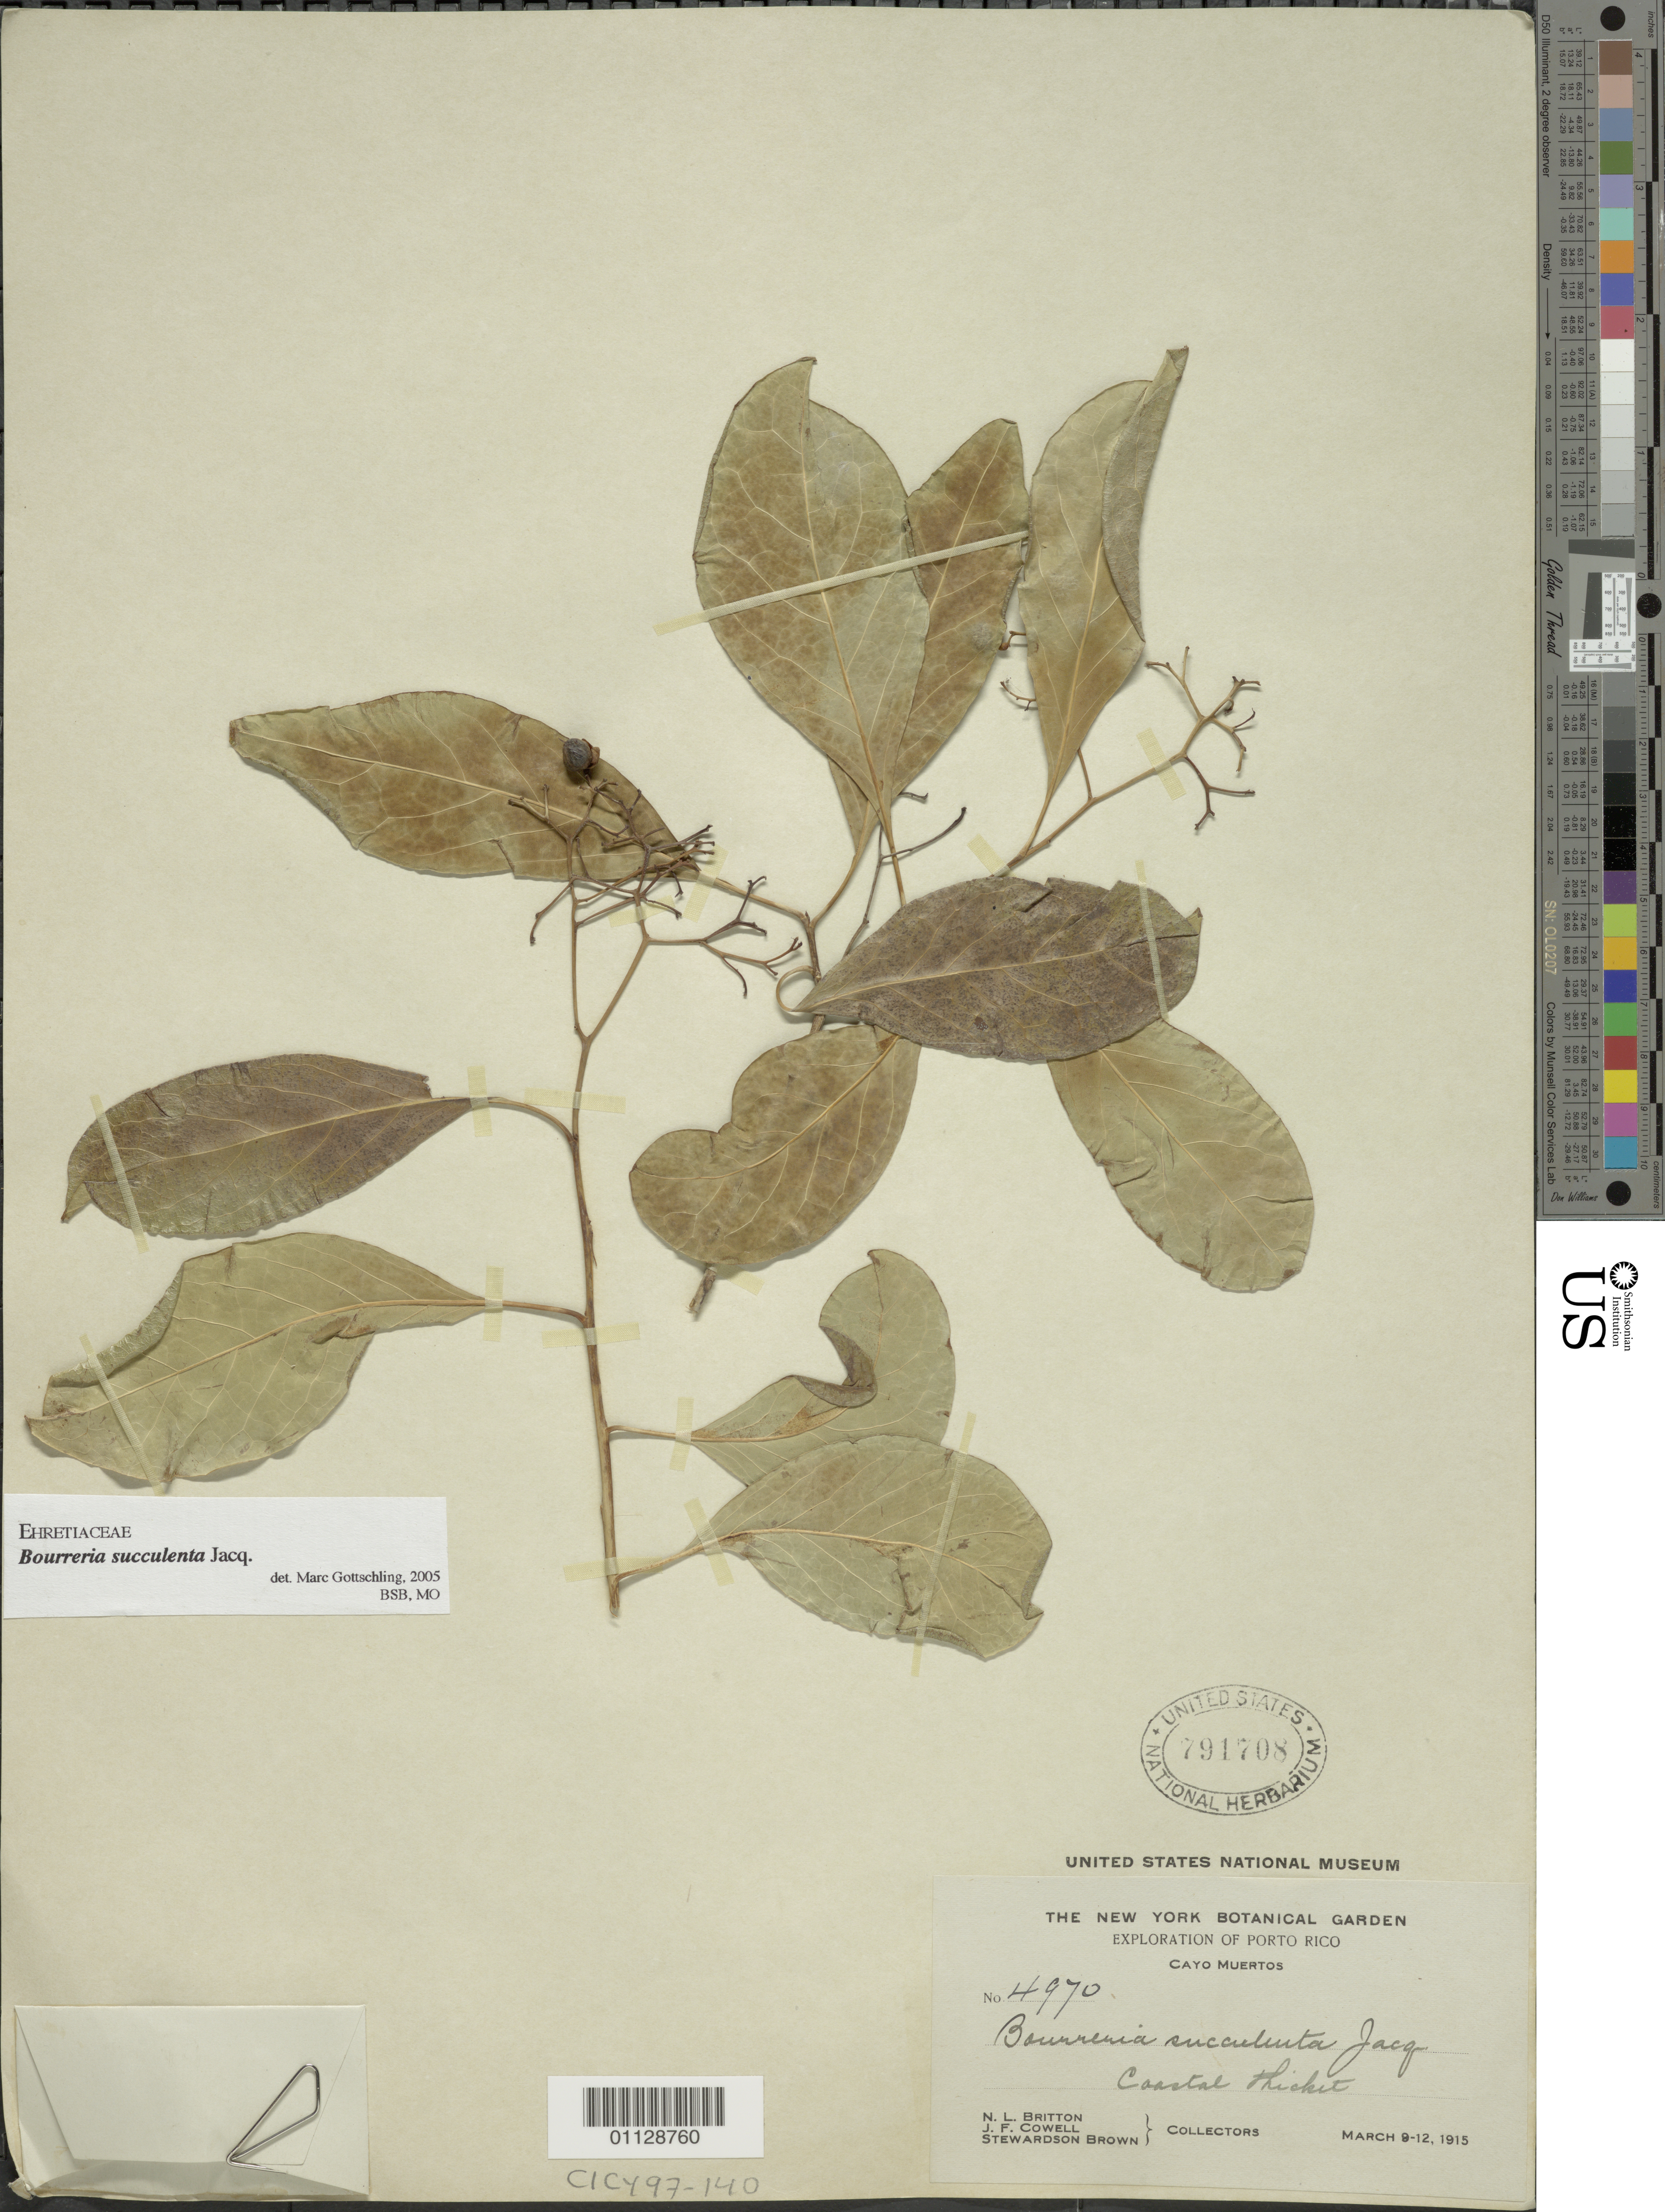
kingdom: Plantae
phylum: Tracheophyta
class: Magnoliopsida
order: Boraginales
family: Ehretiaceae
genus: Bourreria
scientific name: Bourreria succulenta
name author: Jacq.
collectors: N. Britton, J. F. Cowell & S. Brown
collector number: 4970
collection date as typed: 09 Mar 1915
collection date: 1915-03-09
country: Puerto Rico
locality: Cayo Muertos-Coastal Thicket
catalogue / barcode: US 791708